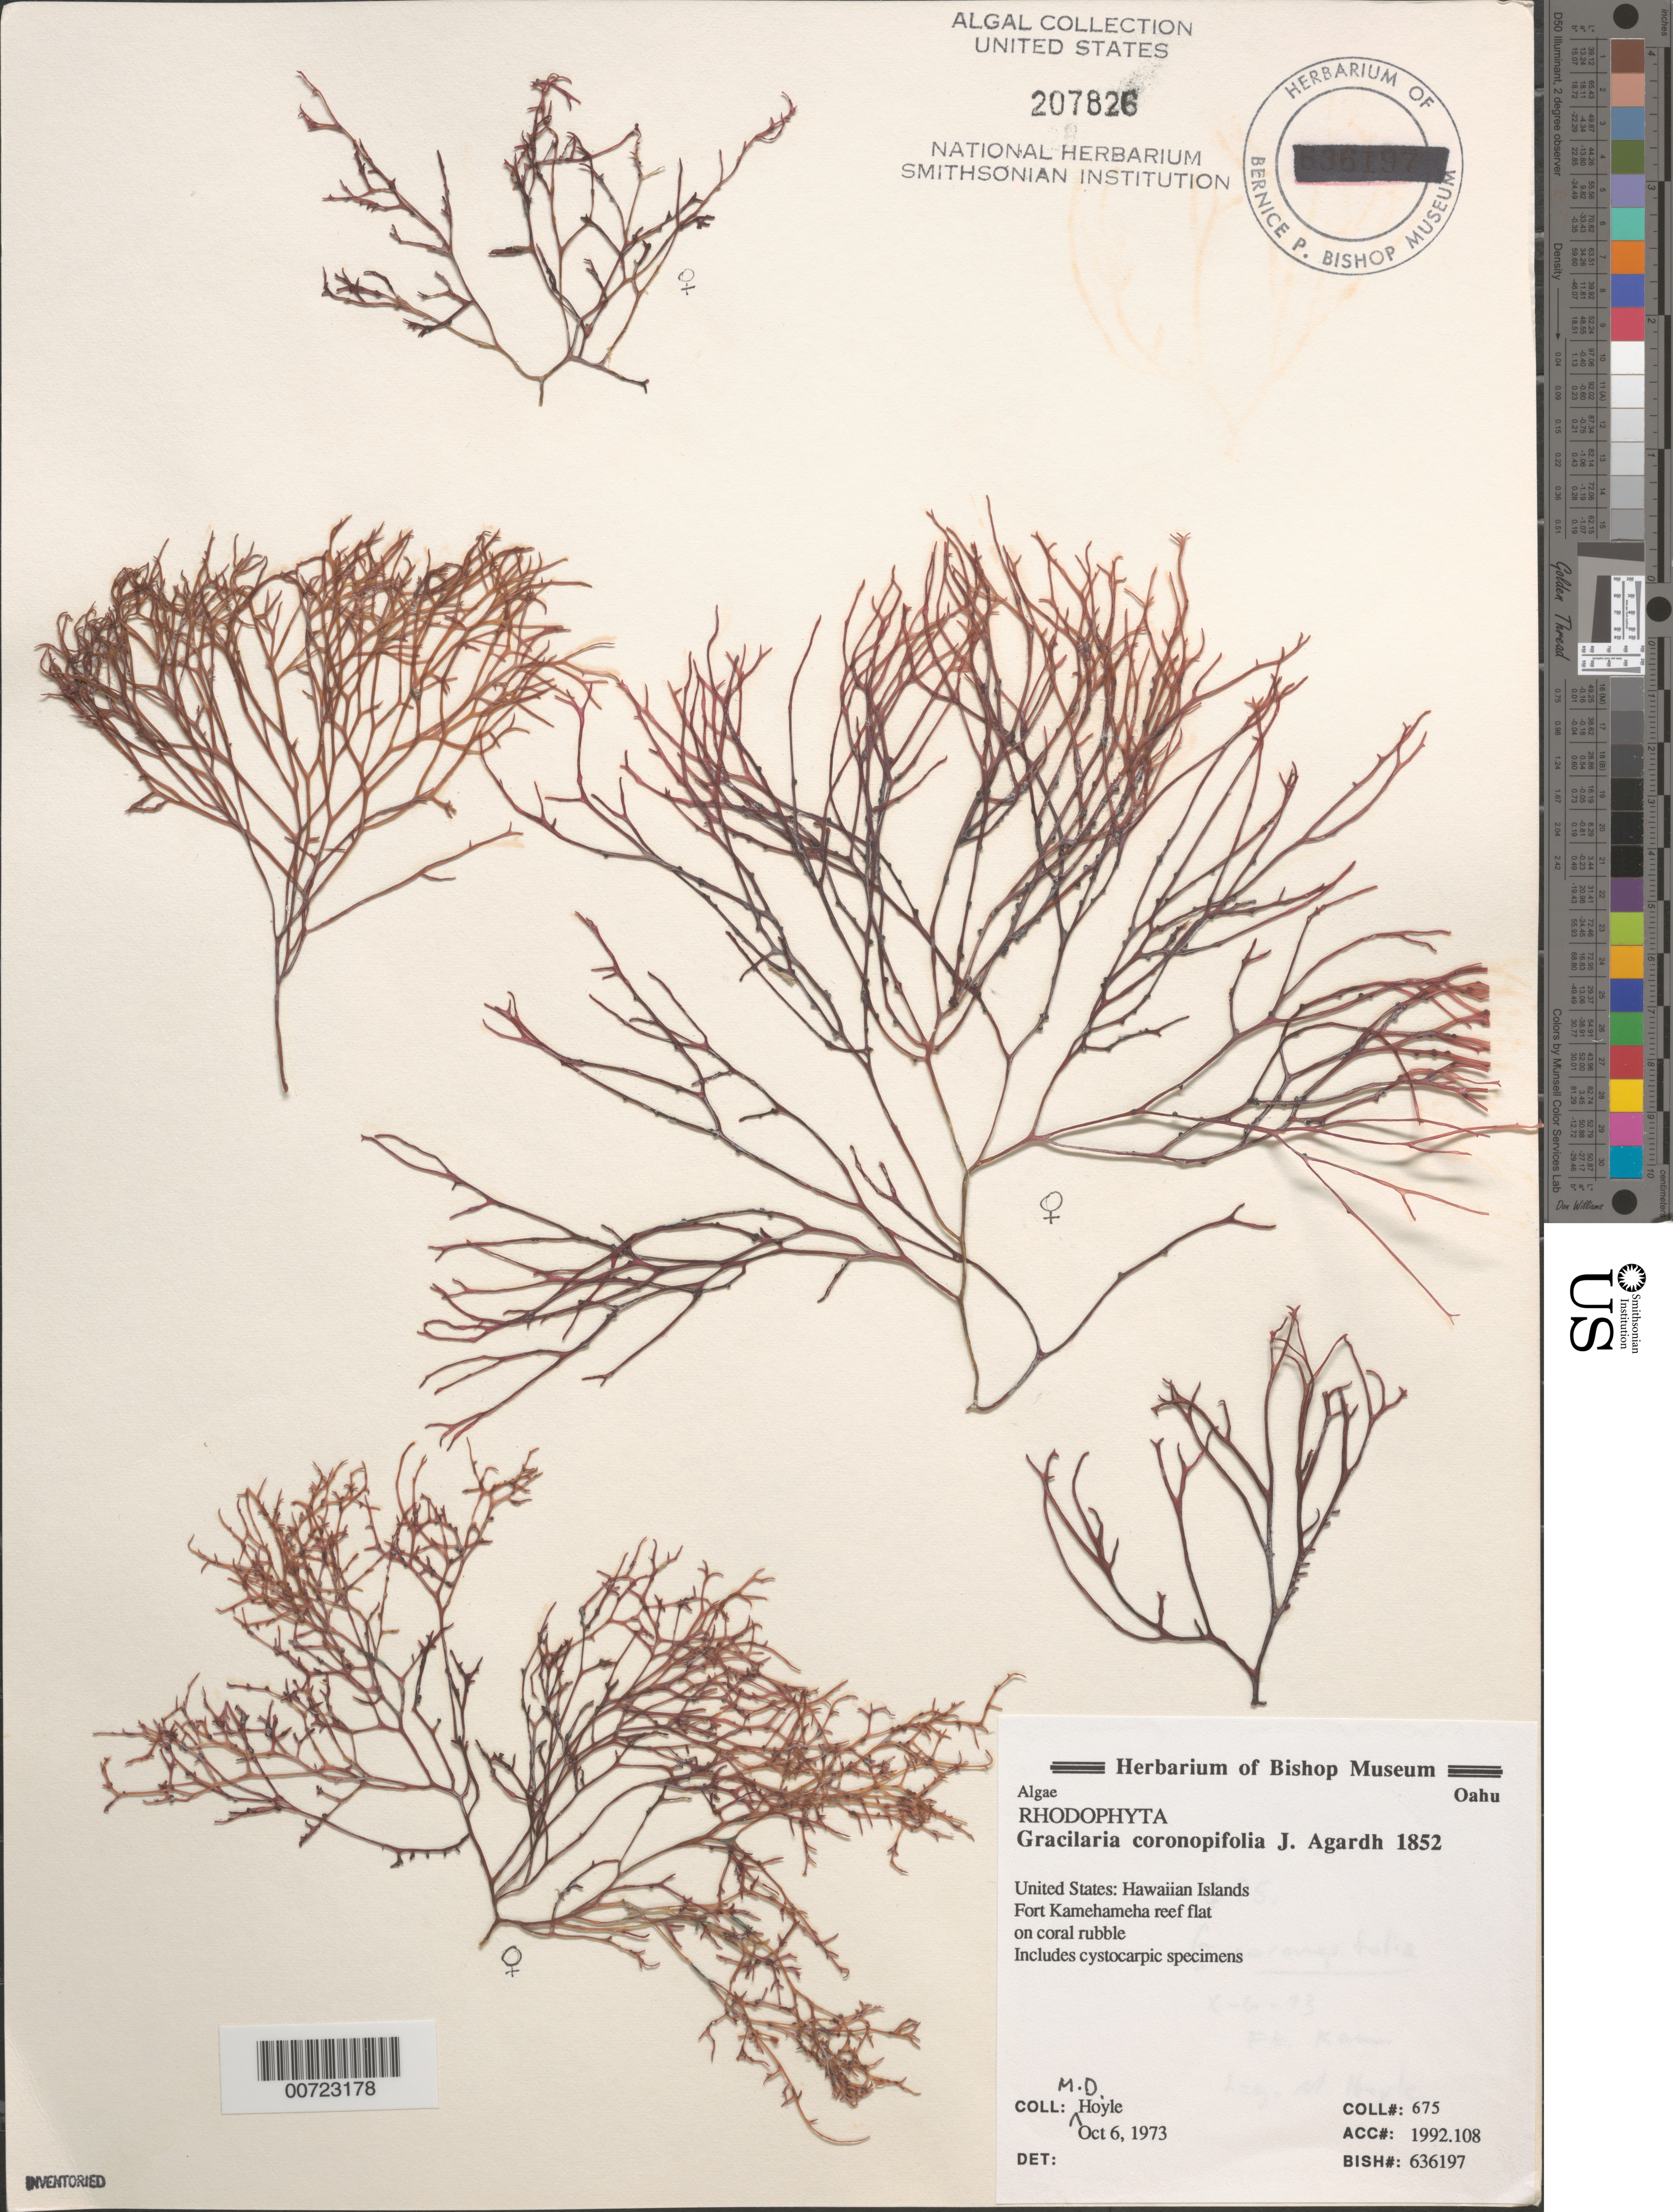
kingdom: Plantae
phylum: Rhodophyta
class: Florideophyceae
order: Gracilariales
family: Gracilariaceae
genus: Gracilaria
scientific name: Gracilaria coronopifolia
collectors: M. Hoyle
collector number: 675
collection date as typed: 06 Oct 1973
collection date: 1973-10-06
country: United States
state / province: Hawaii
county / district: Honolulu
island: Oahu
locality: Fort Kamehameha reef flat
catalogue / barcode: US 207826